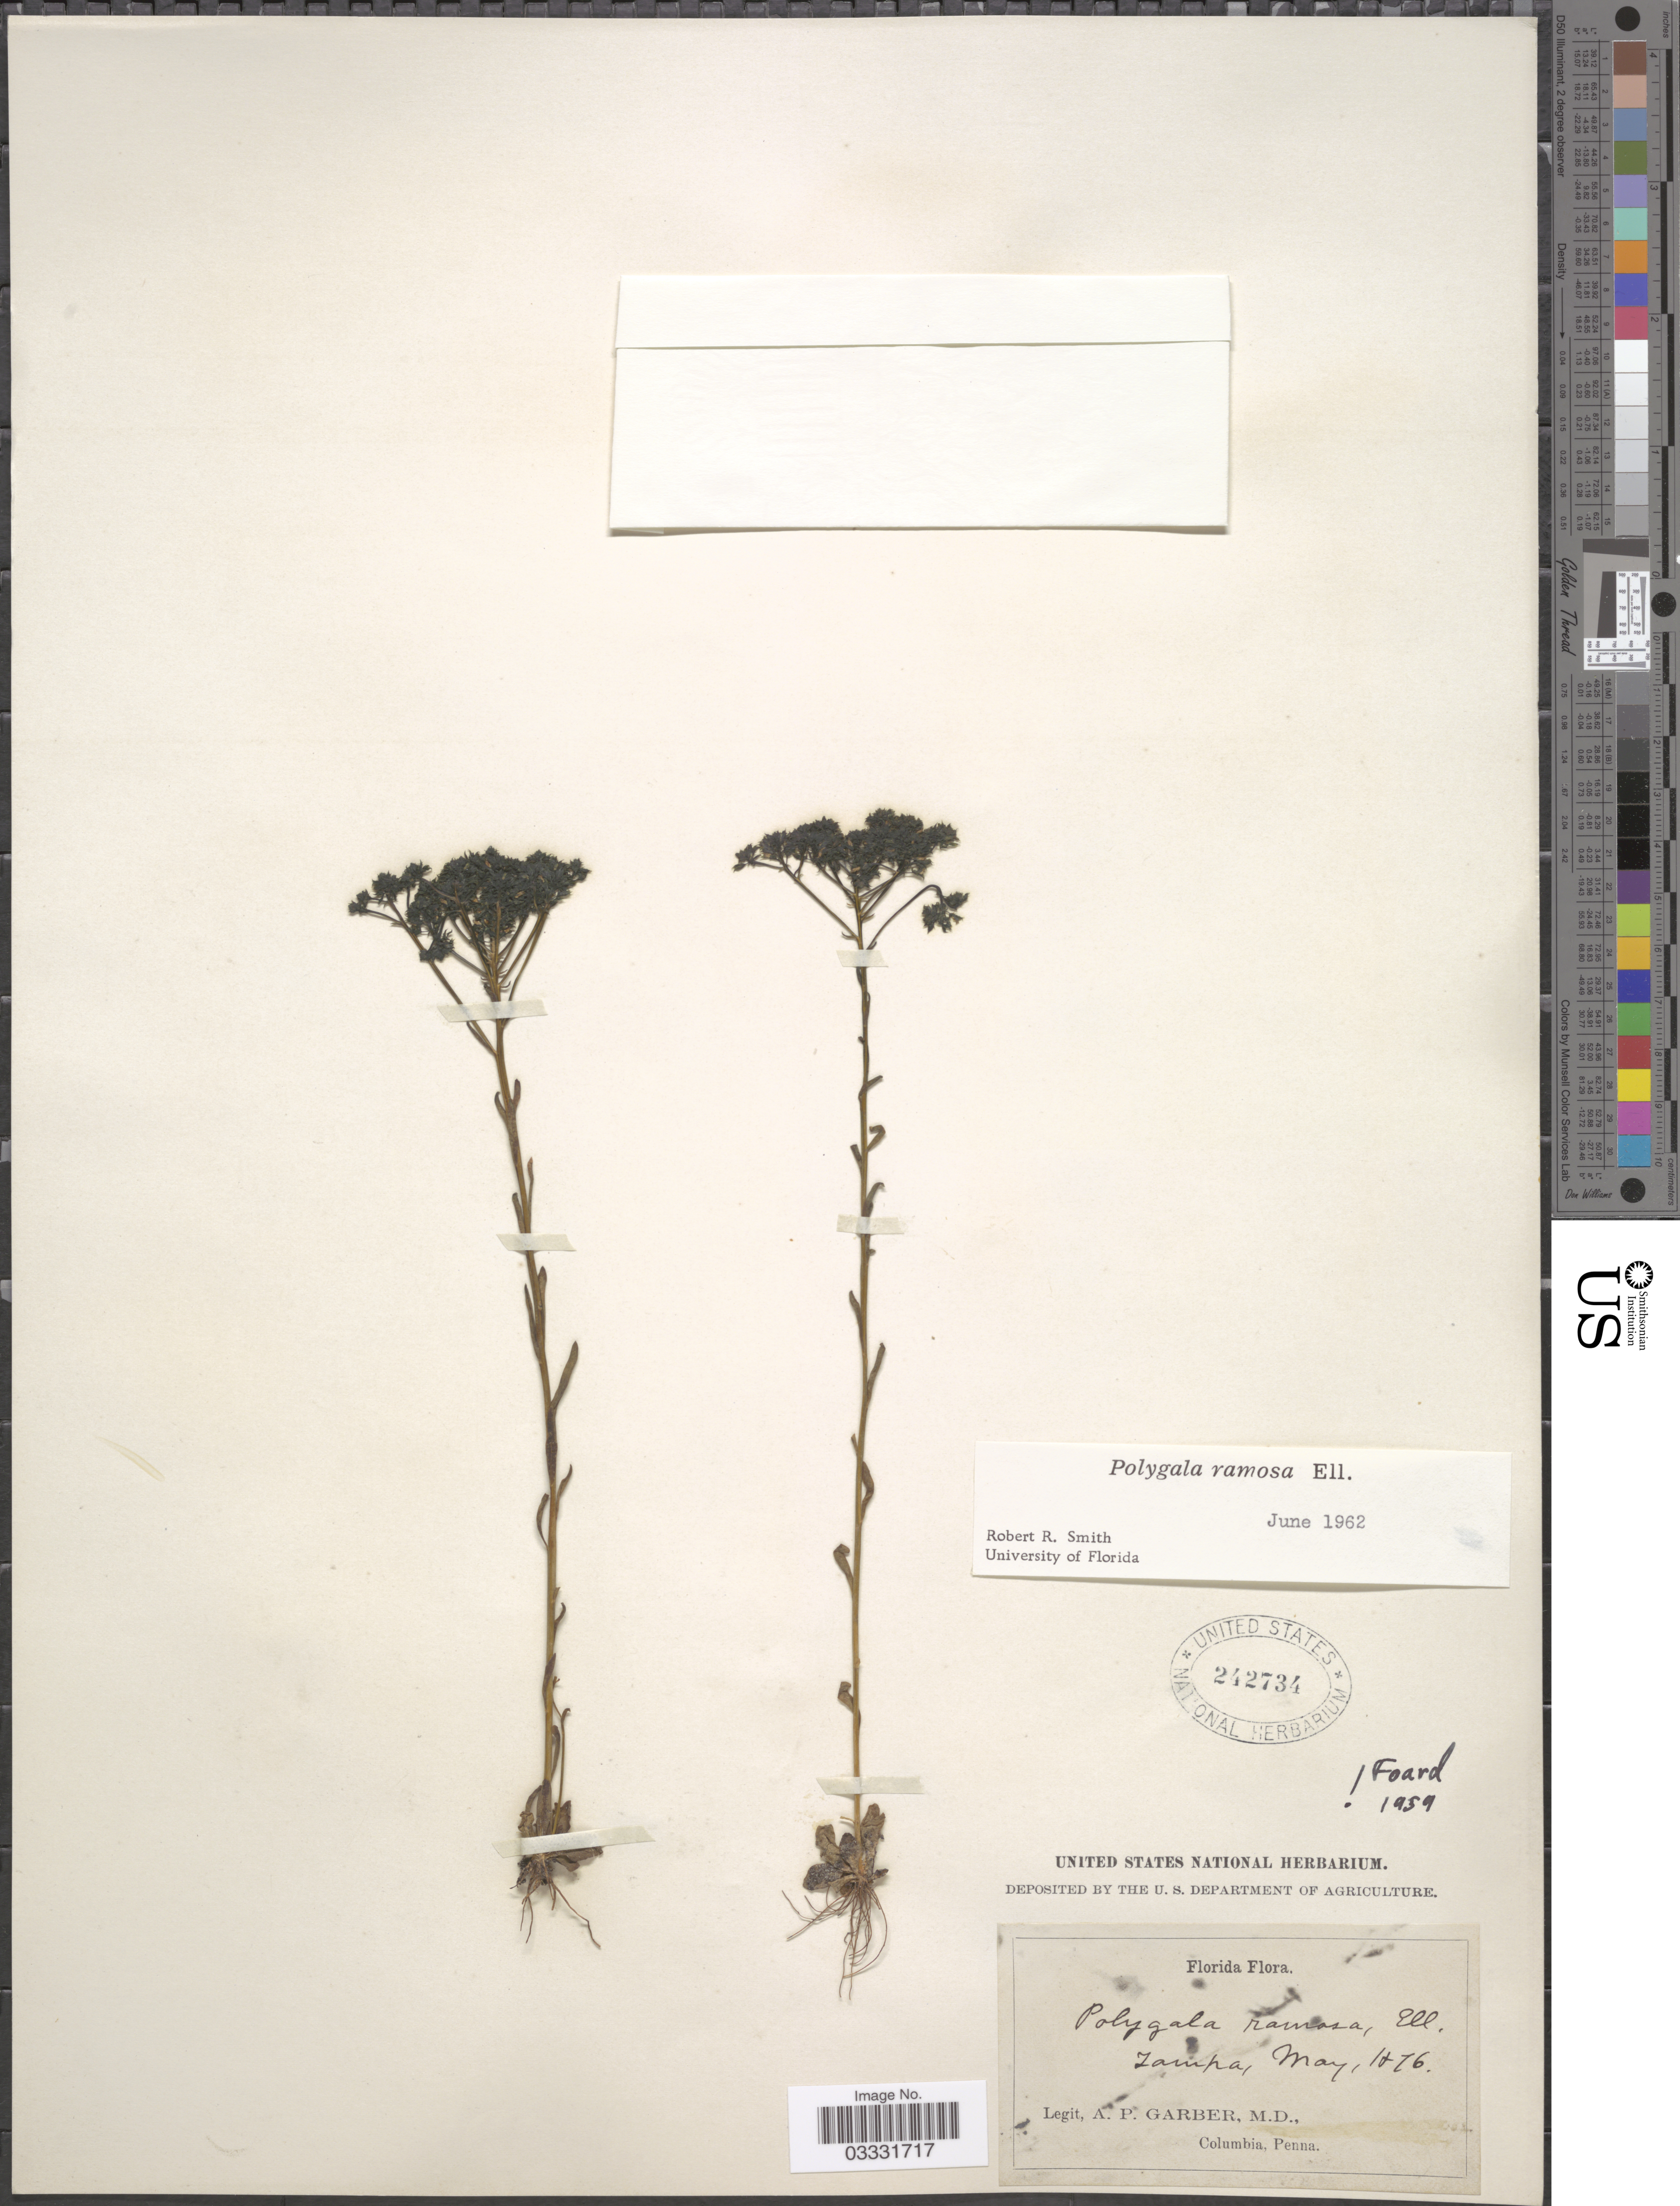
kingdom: Plantae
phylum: Tracheophyta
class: Magnoliopsida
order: Fabales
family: Polygalaceae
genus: Polygala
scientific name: Polygala ramosa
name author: Elliott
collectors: A. P. Garber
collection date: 1876-05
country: United States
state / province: Florida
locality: Tampa.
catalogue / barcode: US 242734